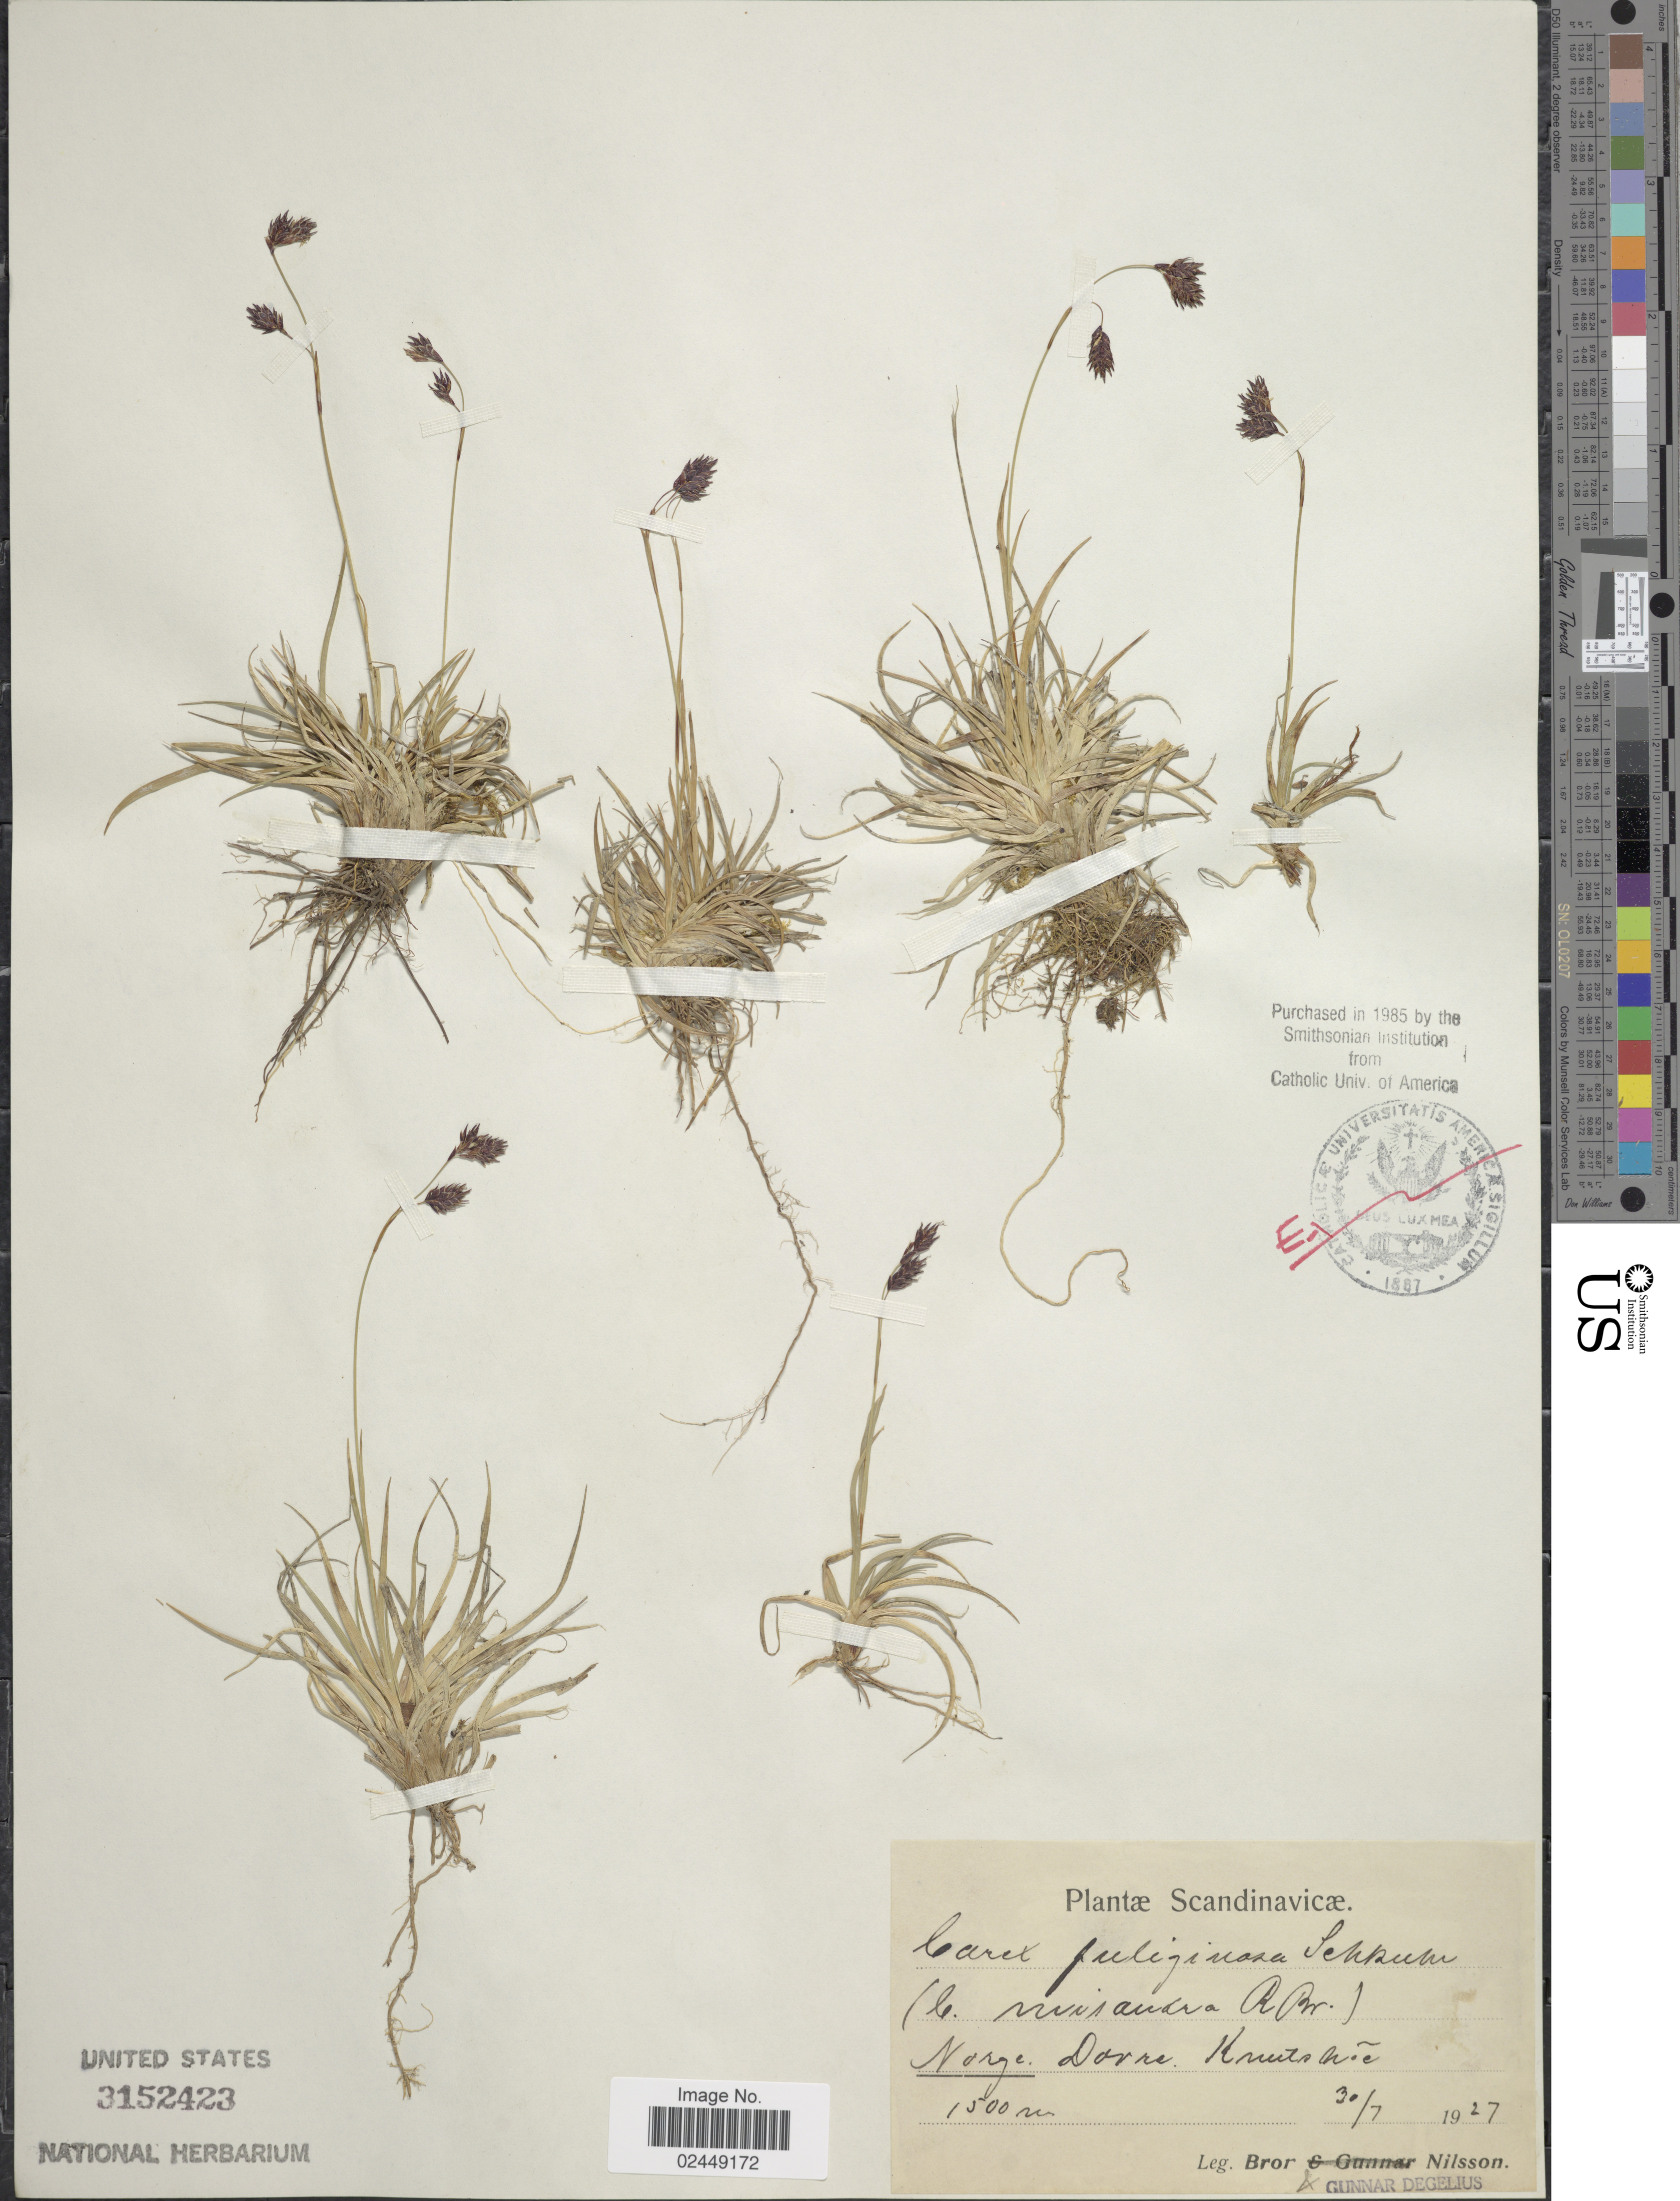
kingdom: Plantae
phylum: Tracheophyta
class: Liliopsida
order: Poales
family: Cyperaceae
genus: Carex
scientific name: Carex fuliginosa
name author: Schkuhr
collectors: B. Nilsson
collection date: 1927-07-30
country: Norway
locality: Scandinavicæ, Dovre, Knutskõe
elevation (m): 1500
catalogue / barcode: US 3152423